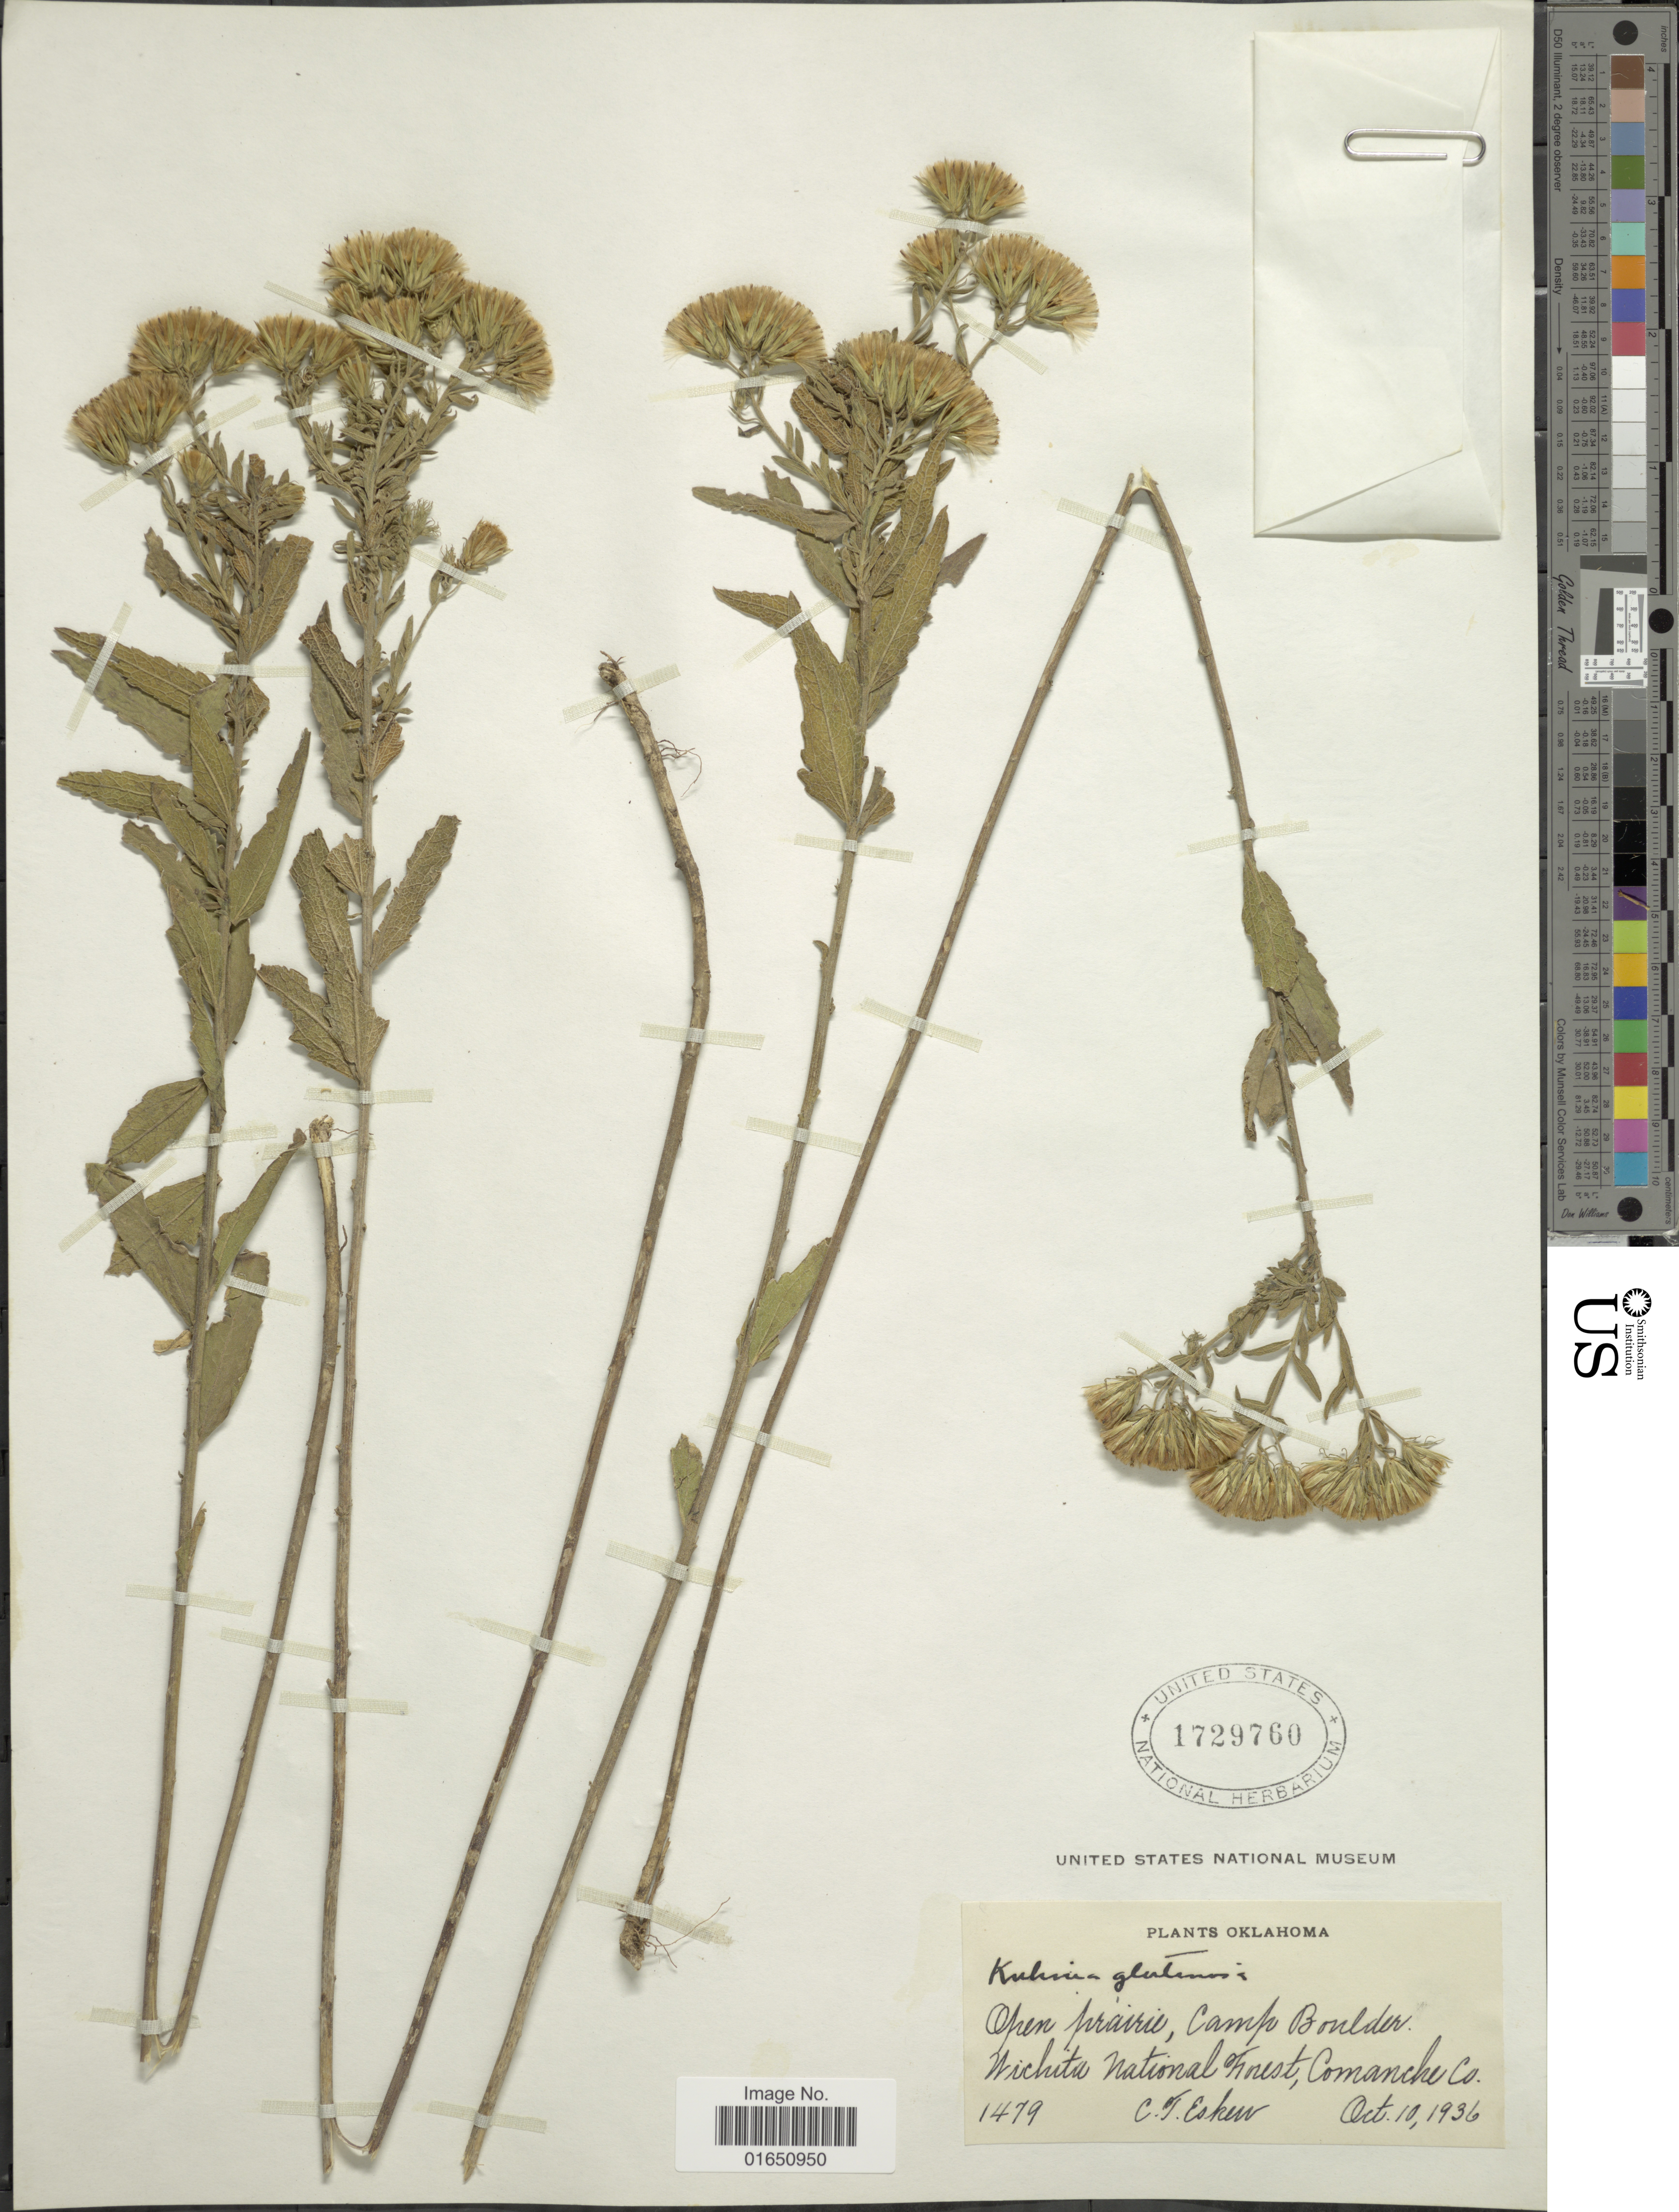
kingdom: Plantae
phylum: Tracheophyta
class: Magnoliopsida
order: Asterales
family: Asteraceae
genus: Brickellia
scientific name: Brickellia eupatorioides var. corymbulosa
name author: (Torr. & A. Gray) Shinners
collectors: C. Eskers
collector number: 1479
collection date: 1936-10-10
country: United States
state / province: Oklahoma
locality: Open Prairie, Campo Boulder. Wichita National Forest. Comanche Co.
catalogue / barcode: US 1729760